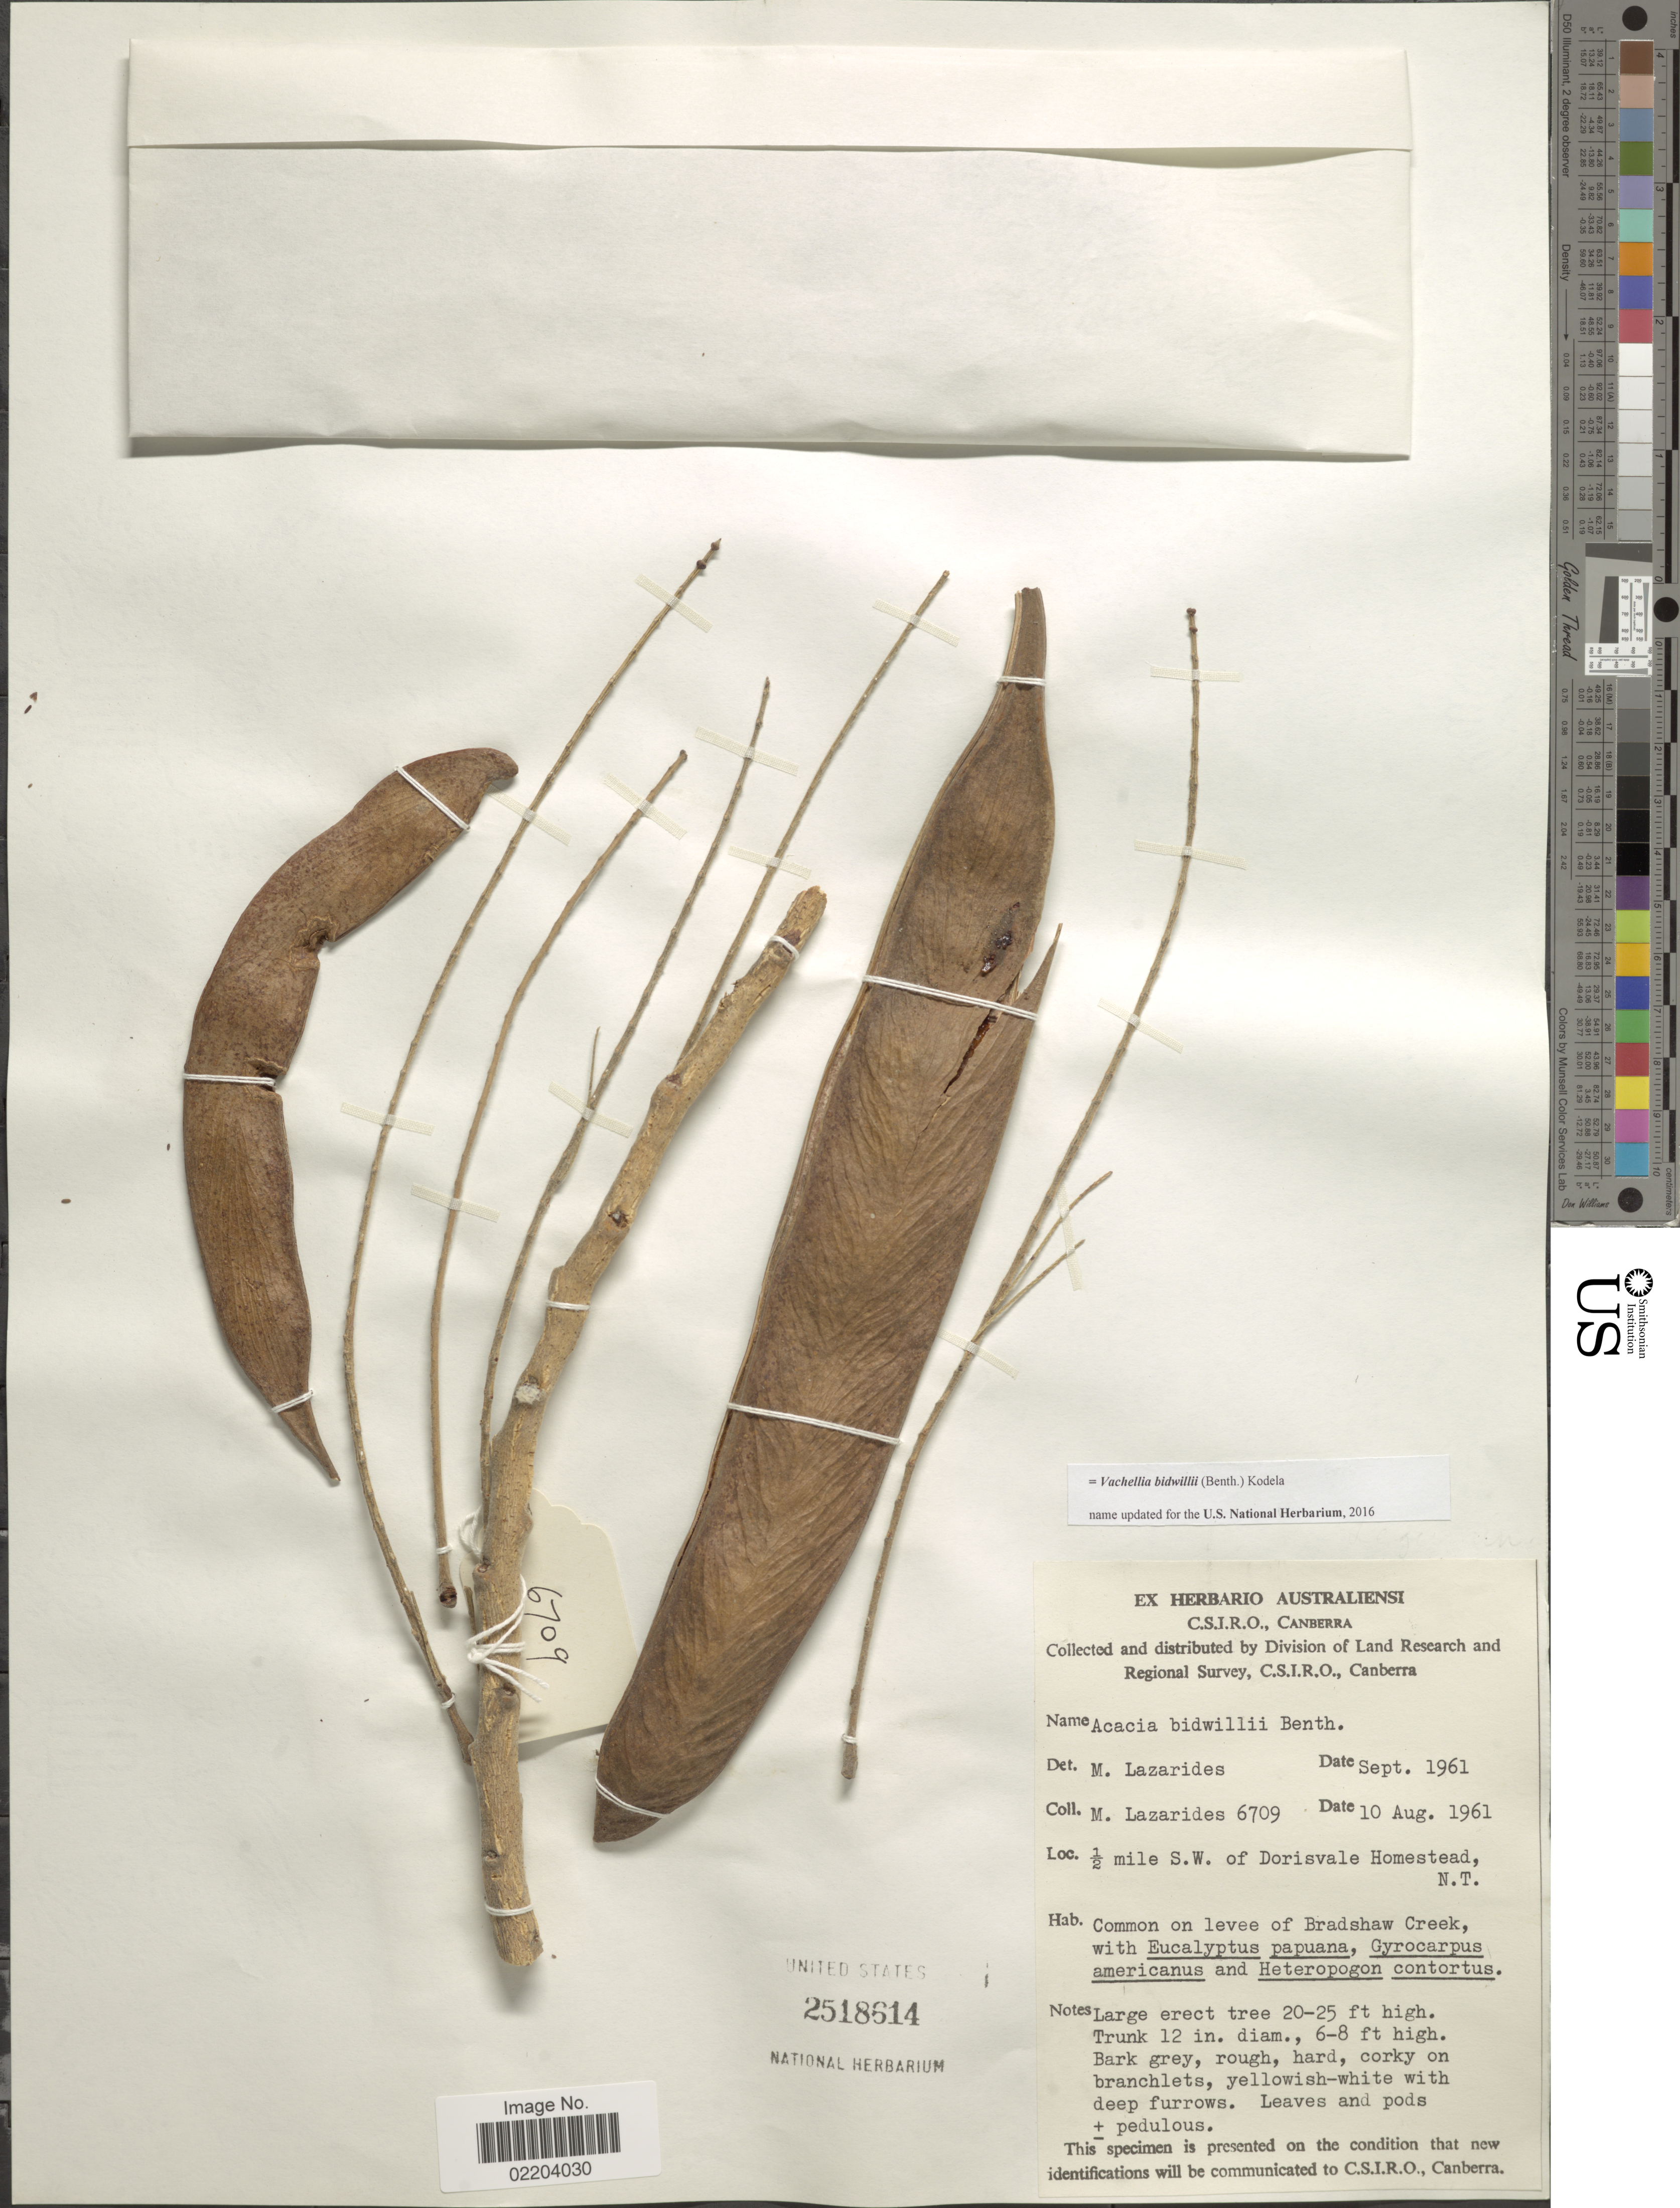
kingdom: Plantae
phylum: Tracheophyta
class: Magnoliopsida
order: Fabales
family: Fabaceae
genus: Vachellia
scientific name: Vachellia bidwellii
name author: (Benth.) Kodela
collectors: M. Lazarides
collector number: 6709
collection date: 1961-08-10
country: Australia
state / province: Northern Territory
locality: ½ mile S.W. of Dorisvale Homestead, N.T. Common on levee of Bradshaw Creek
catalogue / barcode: US 2518614